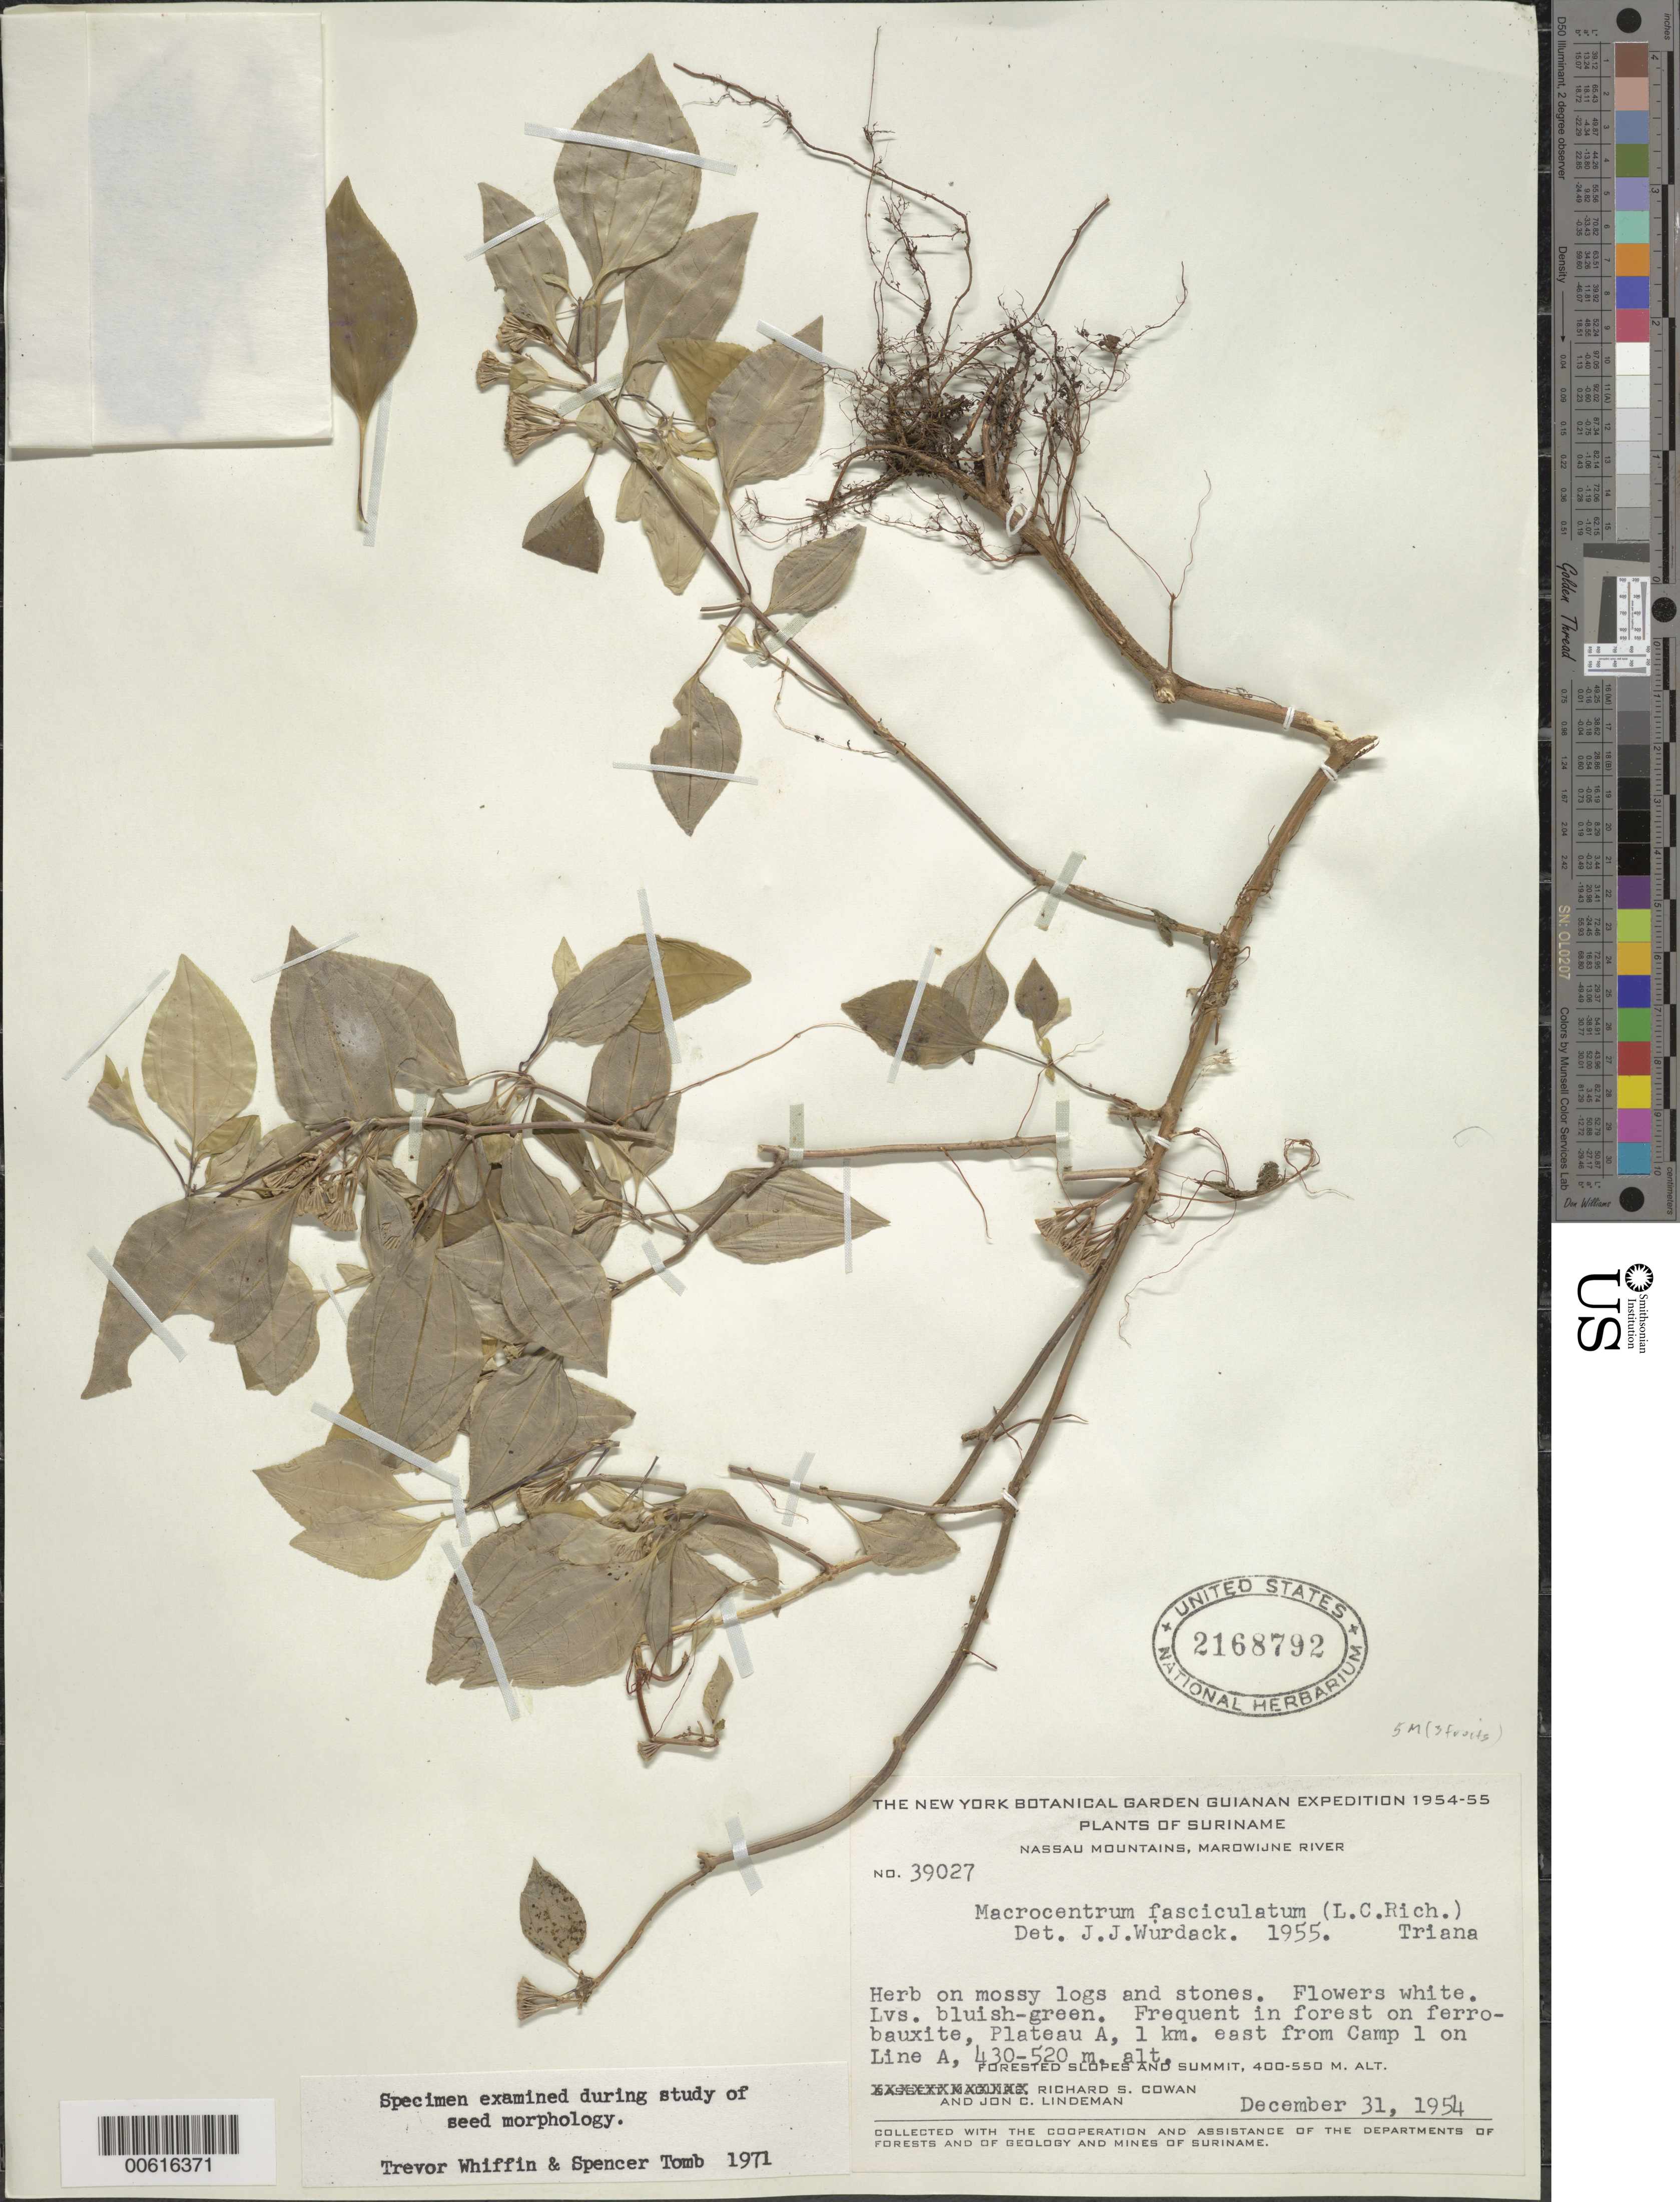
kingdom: Plantae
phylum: Tracheophyta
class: Magnoliopsida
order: Myrtales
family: Melastomataceae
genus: Macrocentrum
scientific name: Macrocentrum fasciculatum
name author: (Rich. ex DC.) Triana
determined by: Wurdack, John J., (US), US (UNITED STATES)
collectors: R. S. Cowan & J. C. Lindeman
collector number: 39027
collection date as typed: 27-Dec-54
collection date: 1954-12-27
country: Suriname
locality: Nassau Mts., Marowijne R., Plateau A, 1 km E of camp I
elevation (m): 430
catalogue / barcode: US 2168792